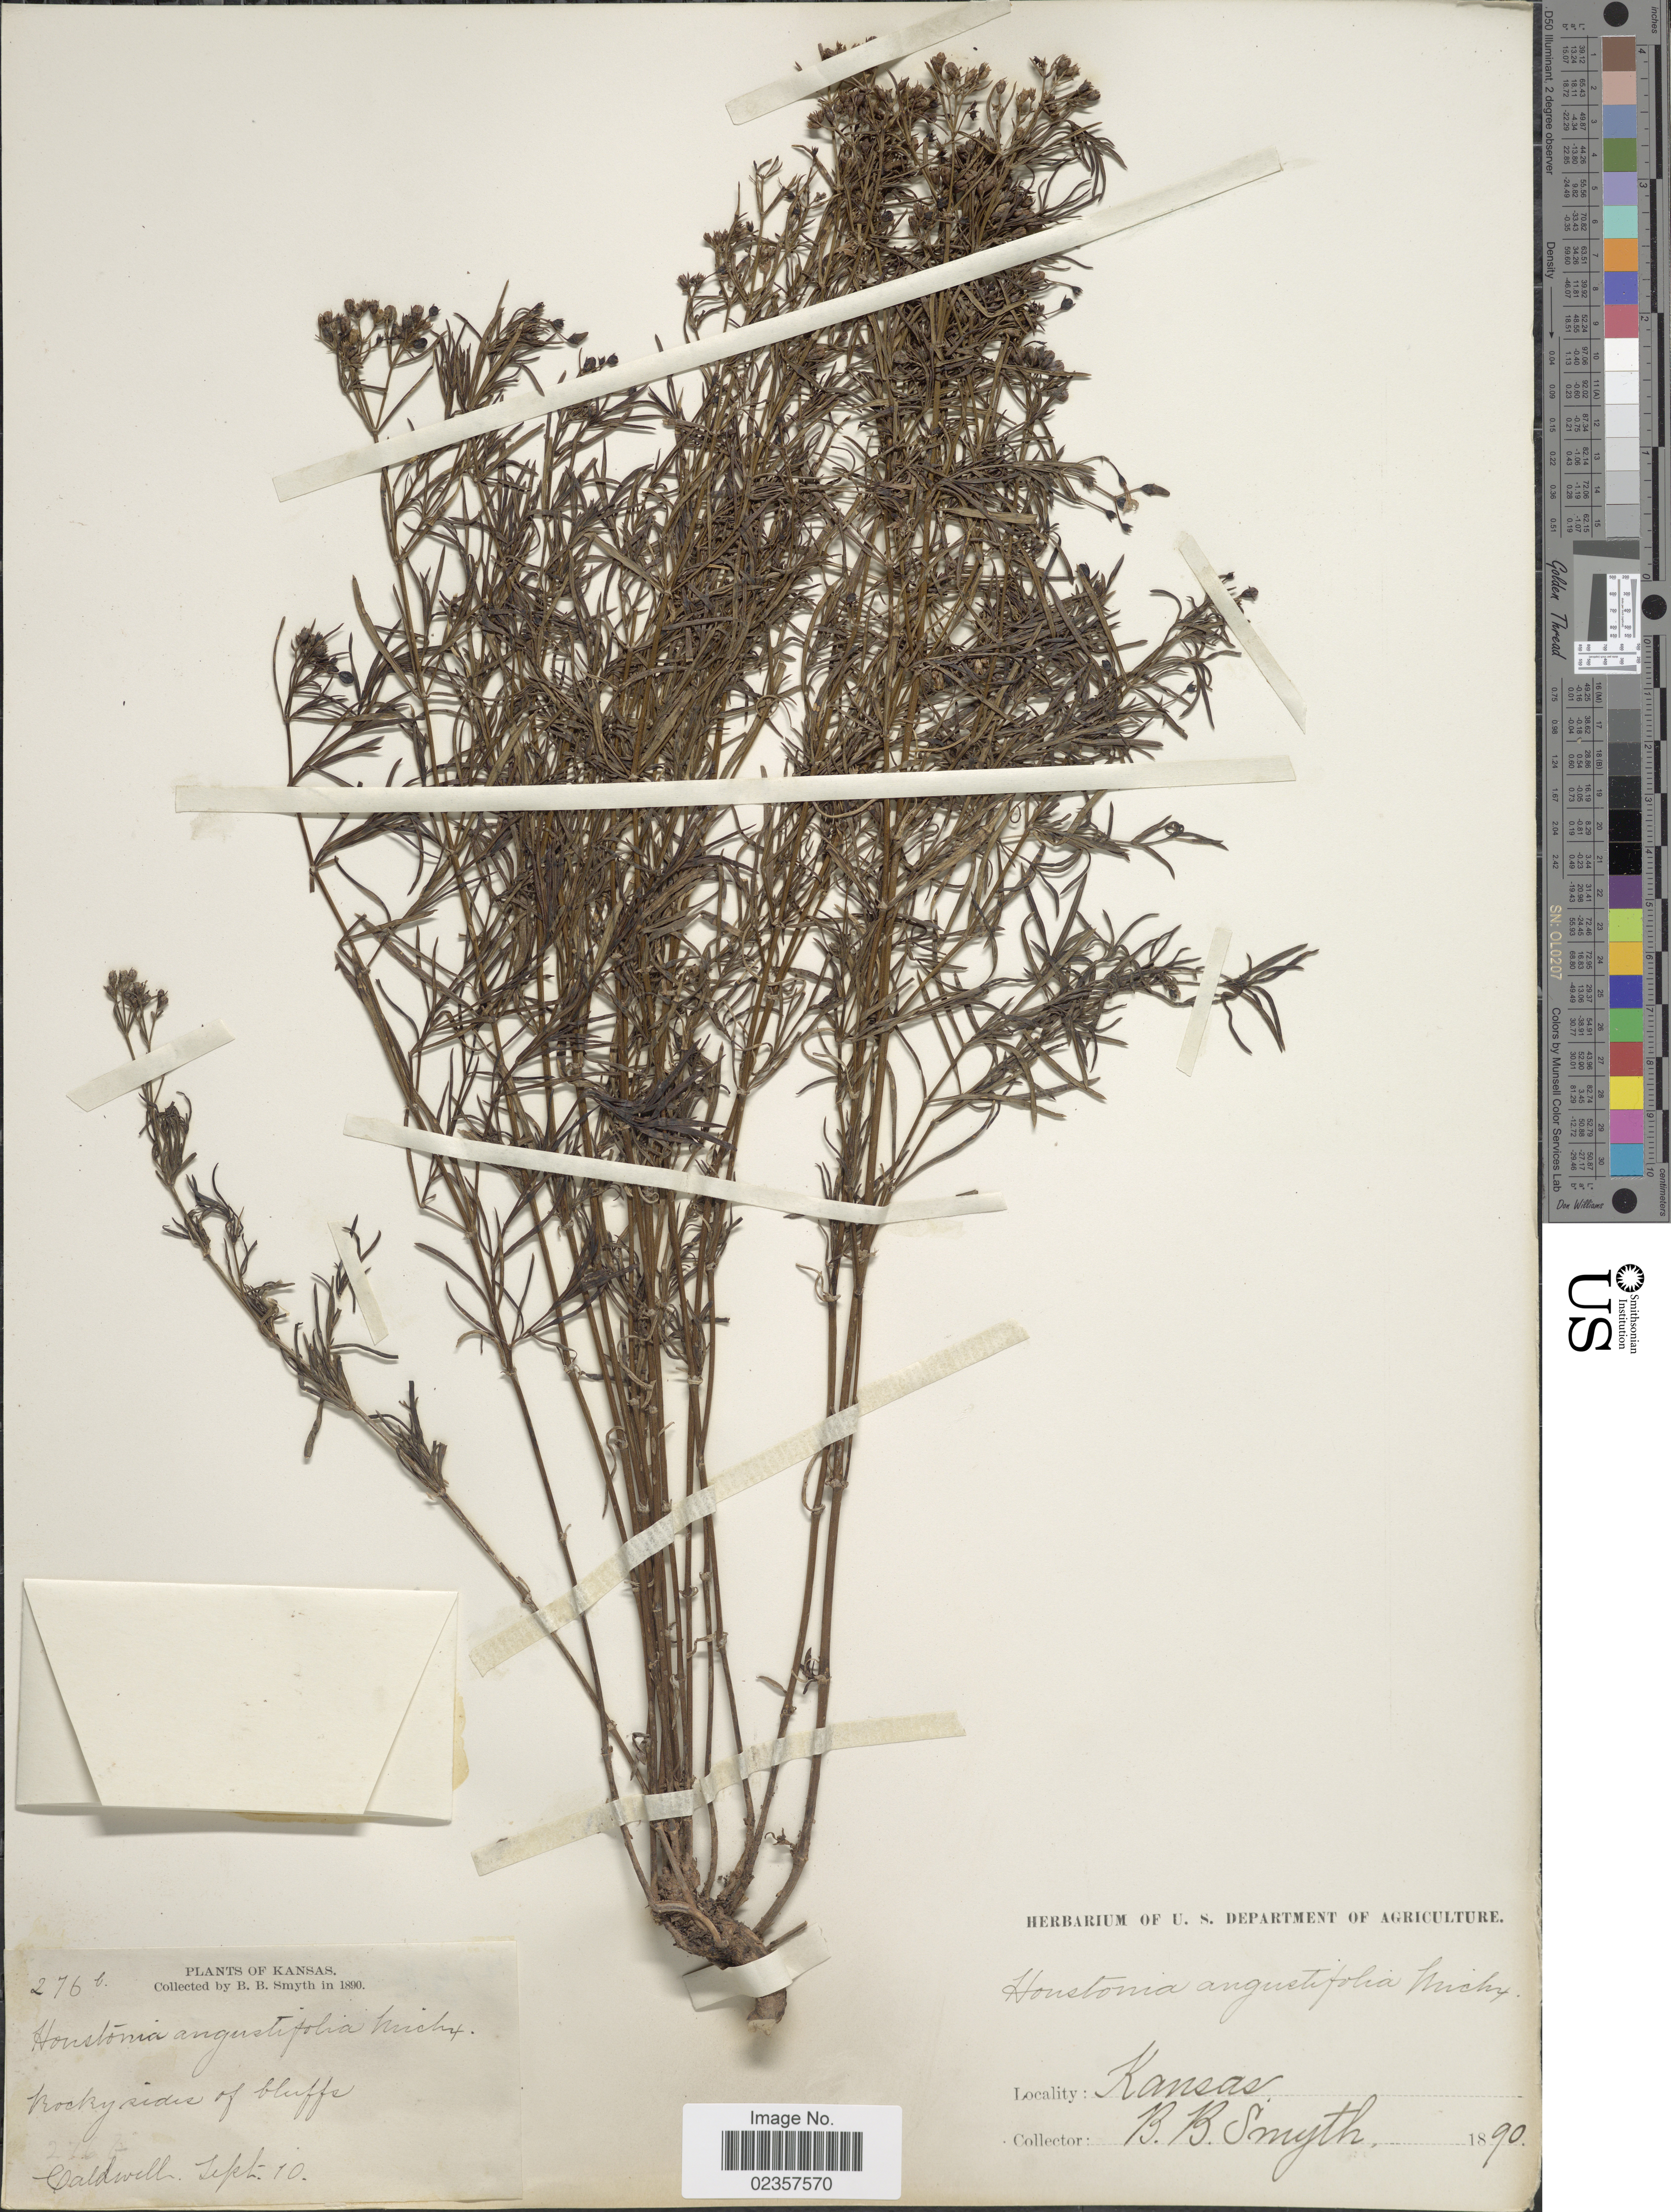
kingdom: Plantae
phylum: Tracheophyta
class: Magnoliopsida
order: Gentianales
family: Rubiaceae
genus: Houstonia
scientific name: Houstonia nigricans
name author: (Lam.) Fernald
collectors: B. Smyth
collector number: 276b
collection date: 1890-09-10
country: United States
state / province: Kansas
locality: Caldwell